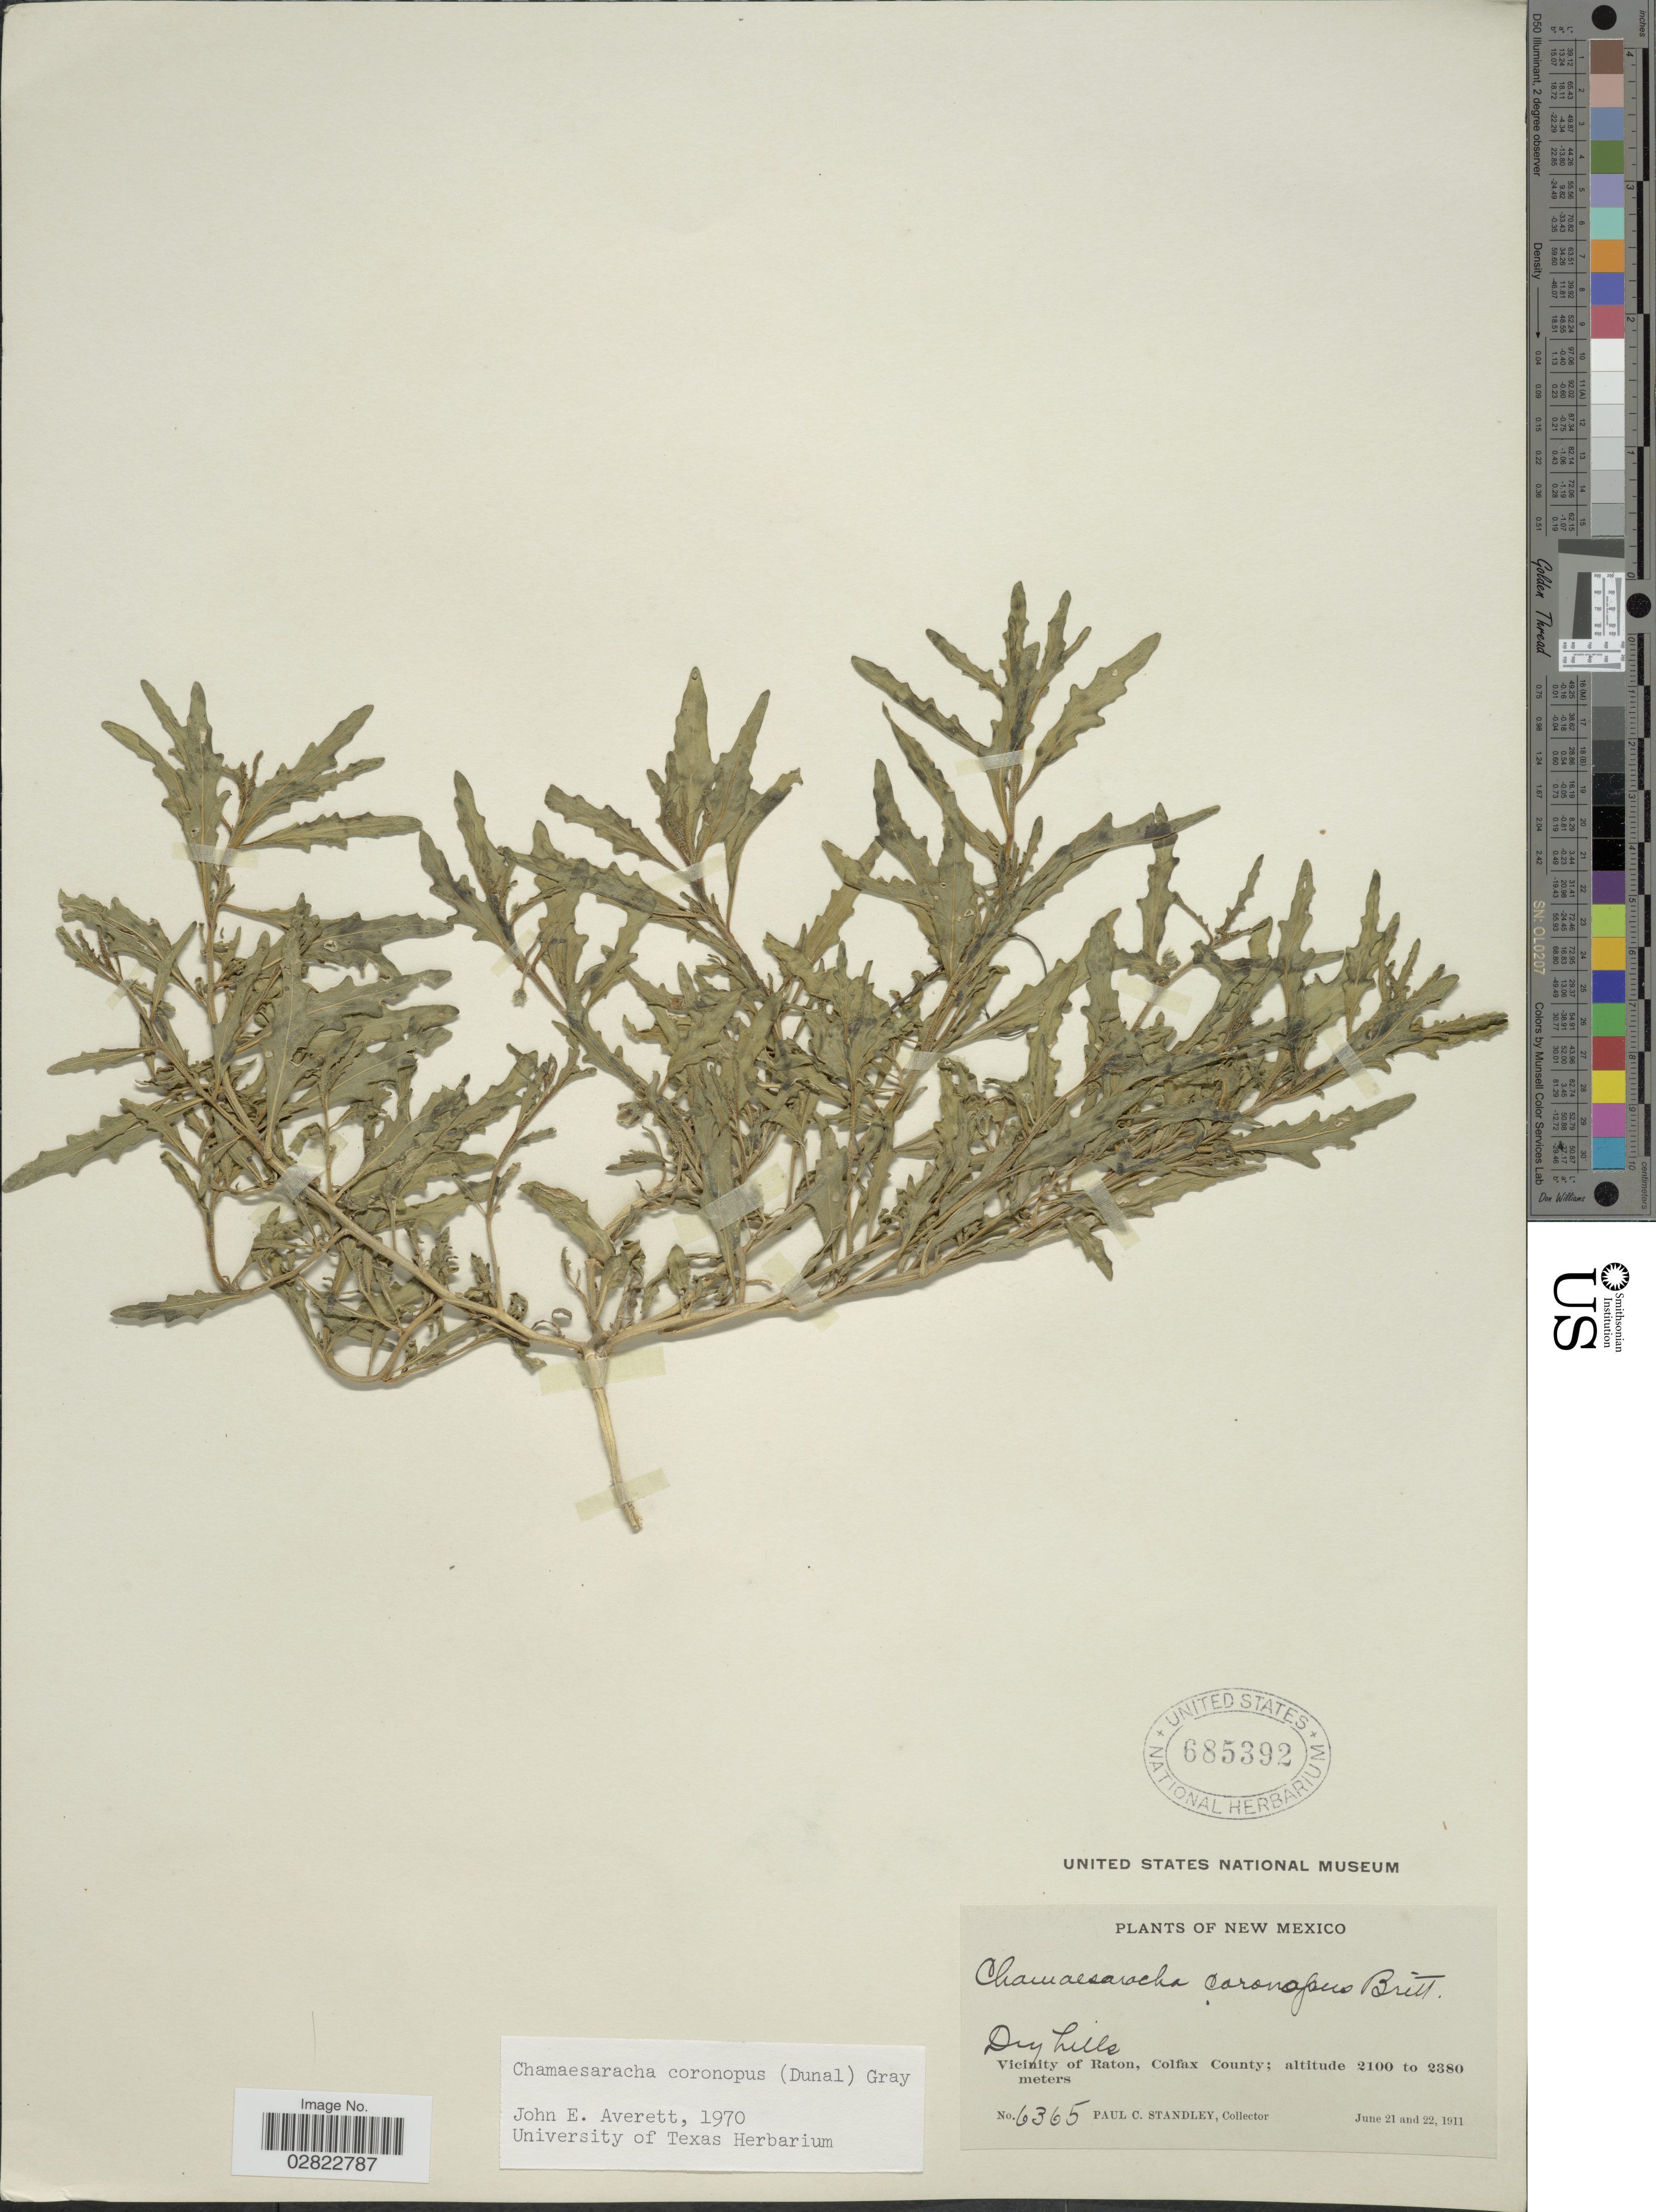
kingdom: Plantae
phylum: Tracheophyta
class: Magnoliopsida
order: Solanales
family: Solanaceae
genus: Chamaesaracha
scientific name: Chamaesaracha coronopus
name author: (Dunal) A. Gray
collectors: P. C. Standley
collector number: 6365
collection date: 1911-06-21/1911-06-22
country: United States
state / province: New Mexico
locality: Vicinity of Raton, Colfax County.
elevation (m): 2100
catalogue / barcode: US 685392